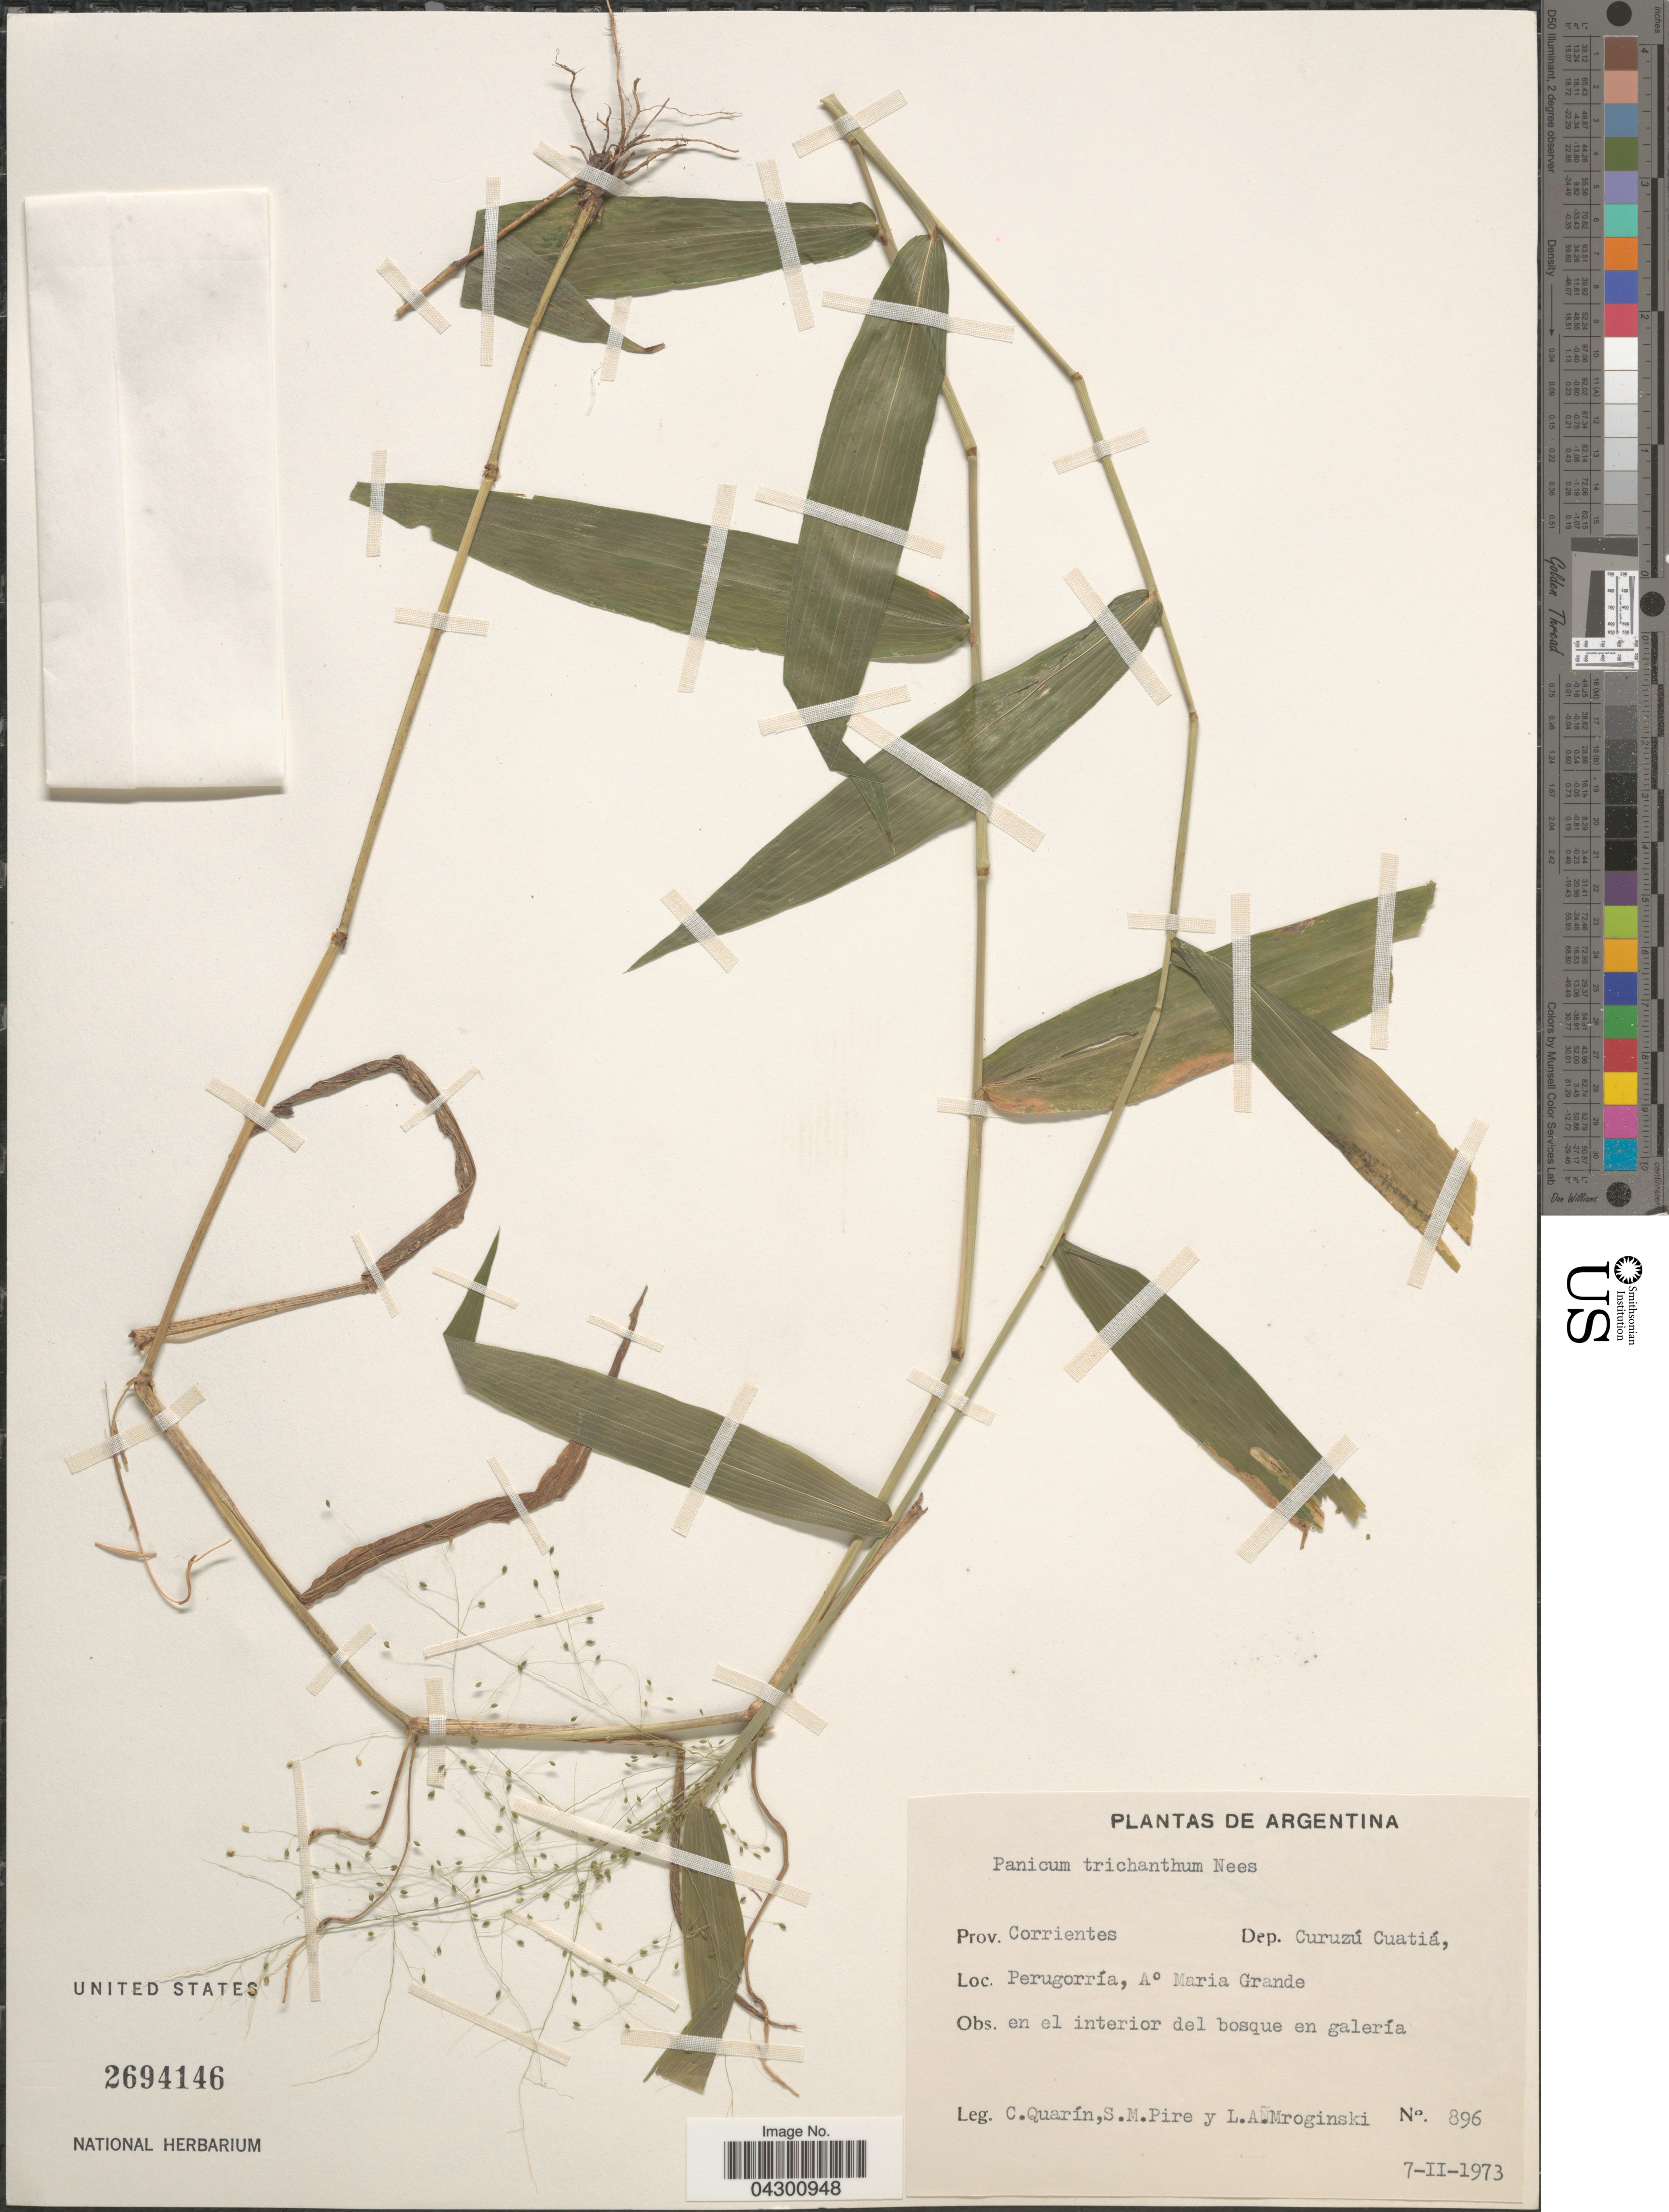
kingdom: Plantae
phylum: Tracheophyta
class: Liliopsida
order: Poales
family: Poaceae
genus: Panicum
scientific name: Panicum trichanthum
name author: Nees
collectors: C. Quarín, S. Pire & L. Mroginski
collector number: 896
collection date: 1973-02-07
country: Argentina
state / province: Corrientes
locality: Dep. Curuzú Cuatiá, Perugorría, A° Maria Grande. En el interior del bosque en galería.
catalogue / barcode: US 2694146